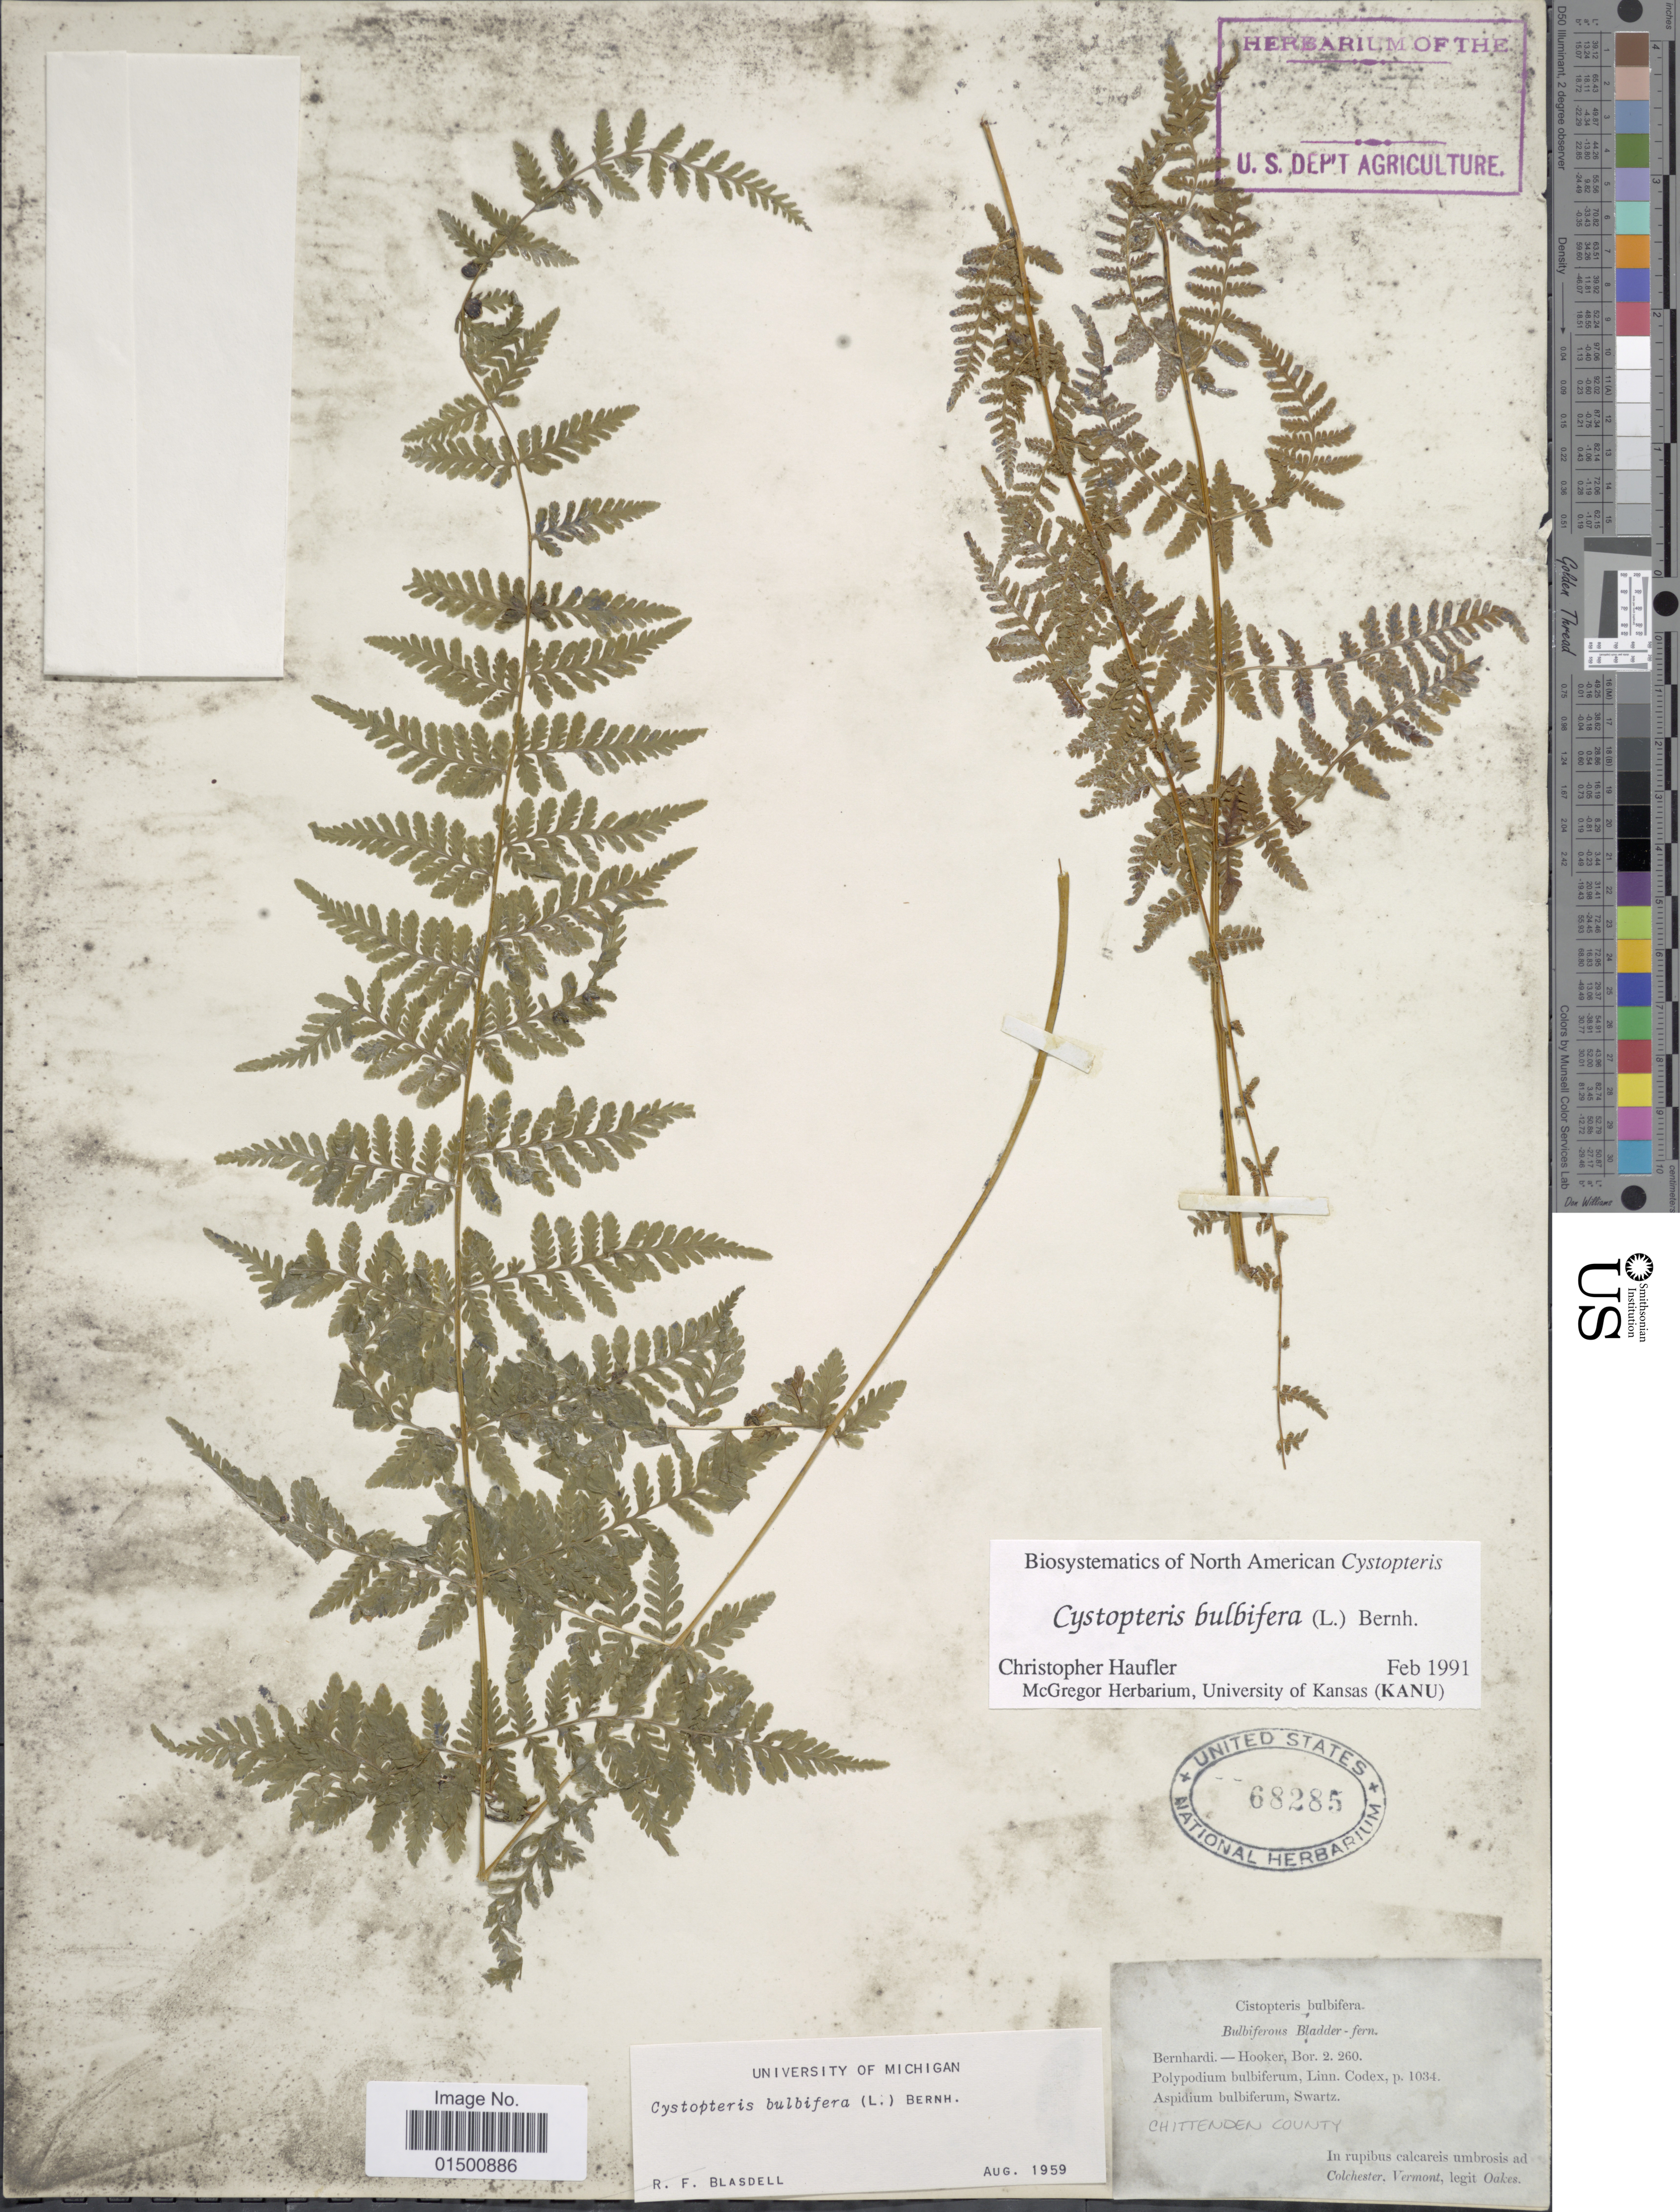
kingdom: Plantae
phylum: Tracheophyta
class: Polypodiopsida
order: Polypodiales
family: Cystopteridaceae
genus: Cystopteris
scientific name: Cystopteris bulbifera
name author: (L.) Bernh.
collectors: -. Oakes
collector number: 1034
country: United States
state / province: Vermont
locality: Chittenden County, Colchester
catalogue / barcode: US 68285